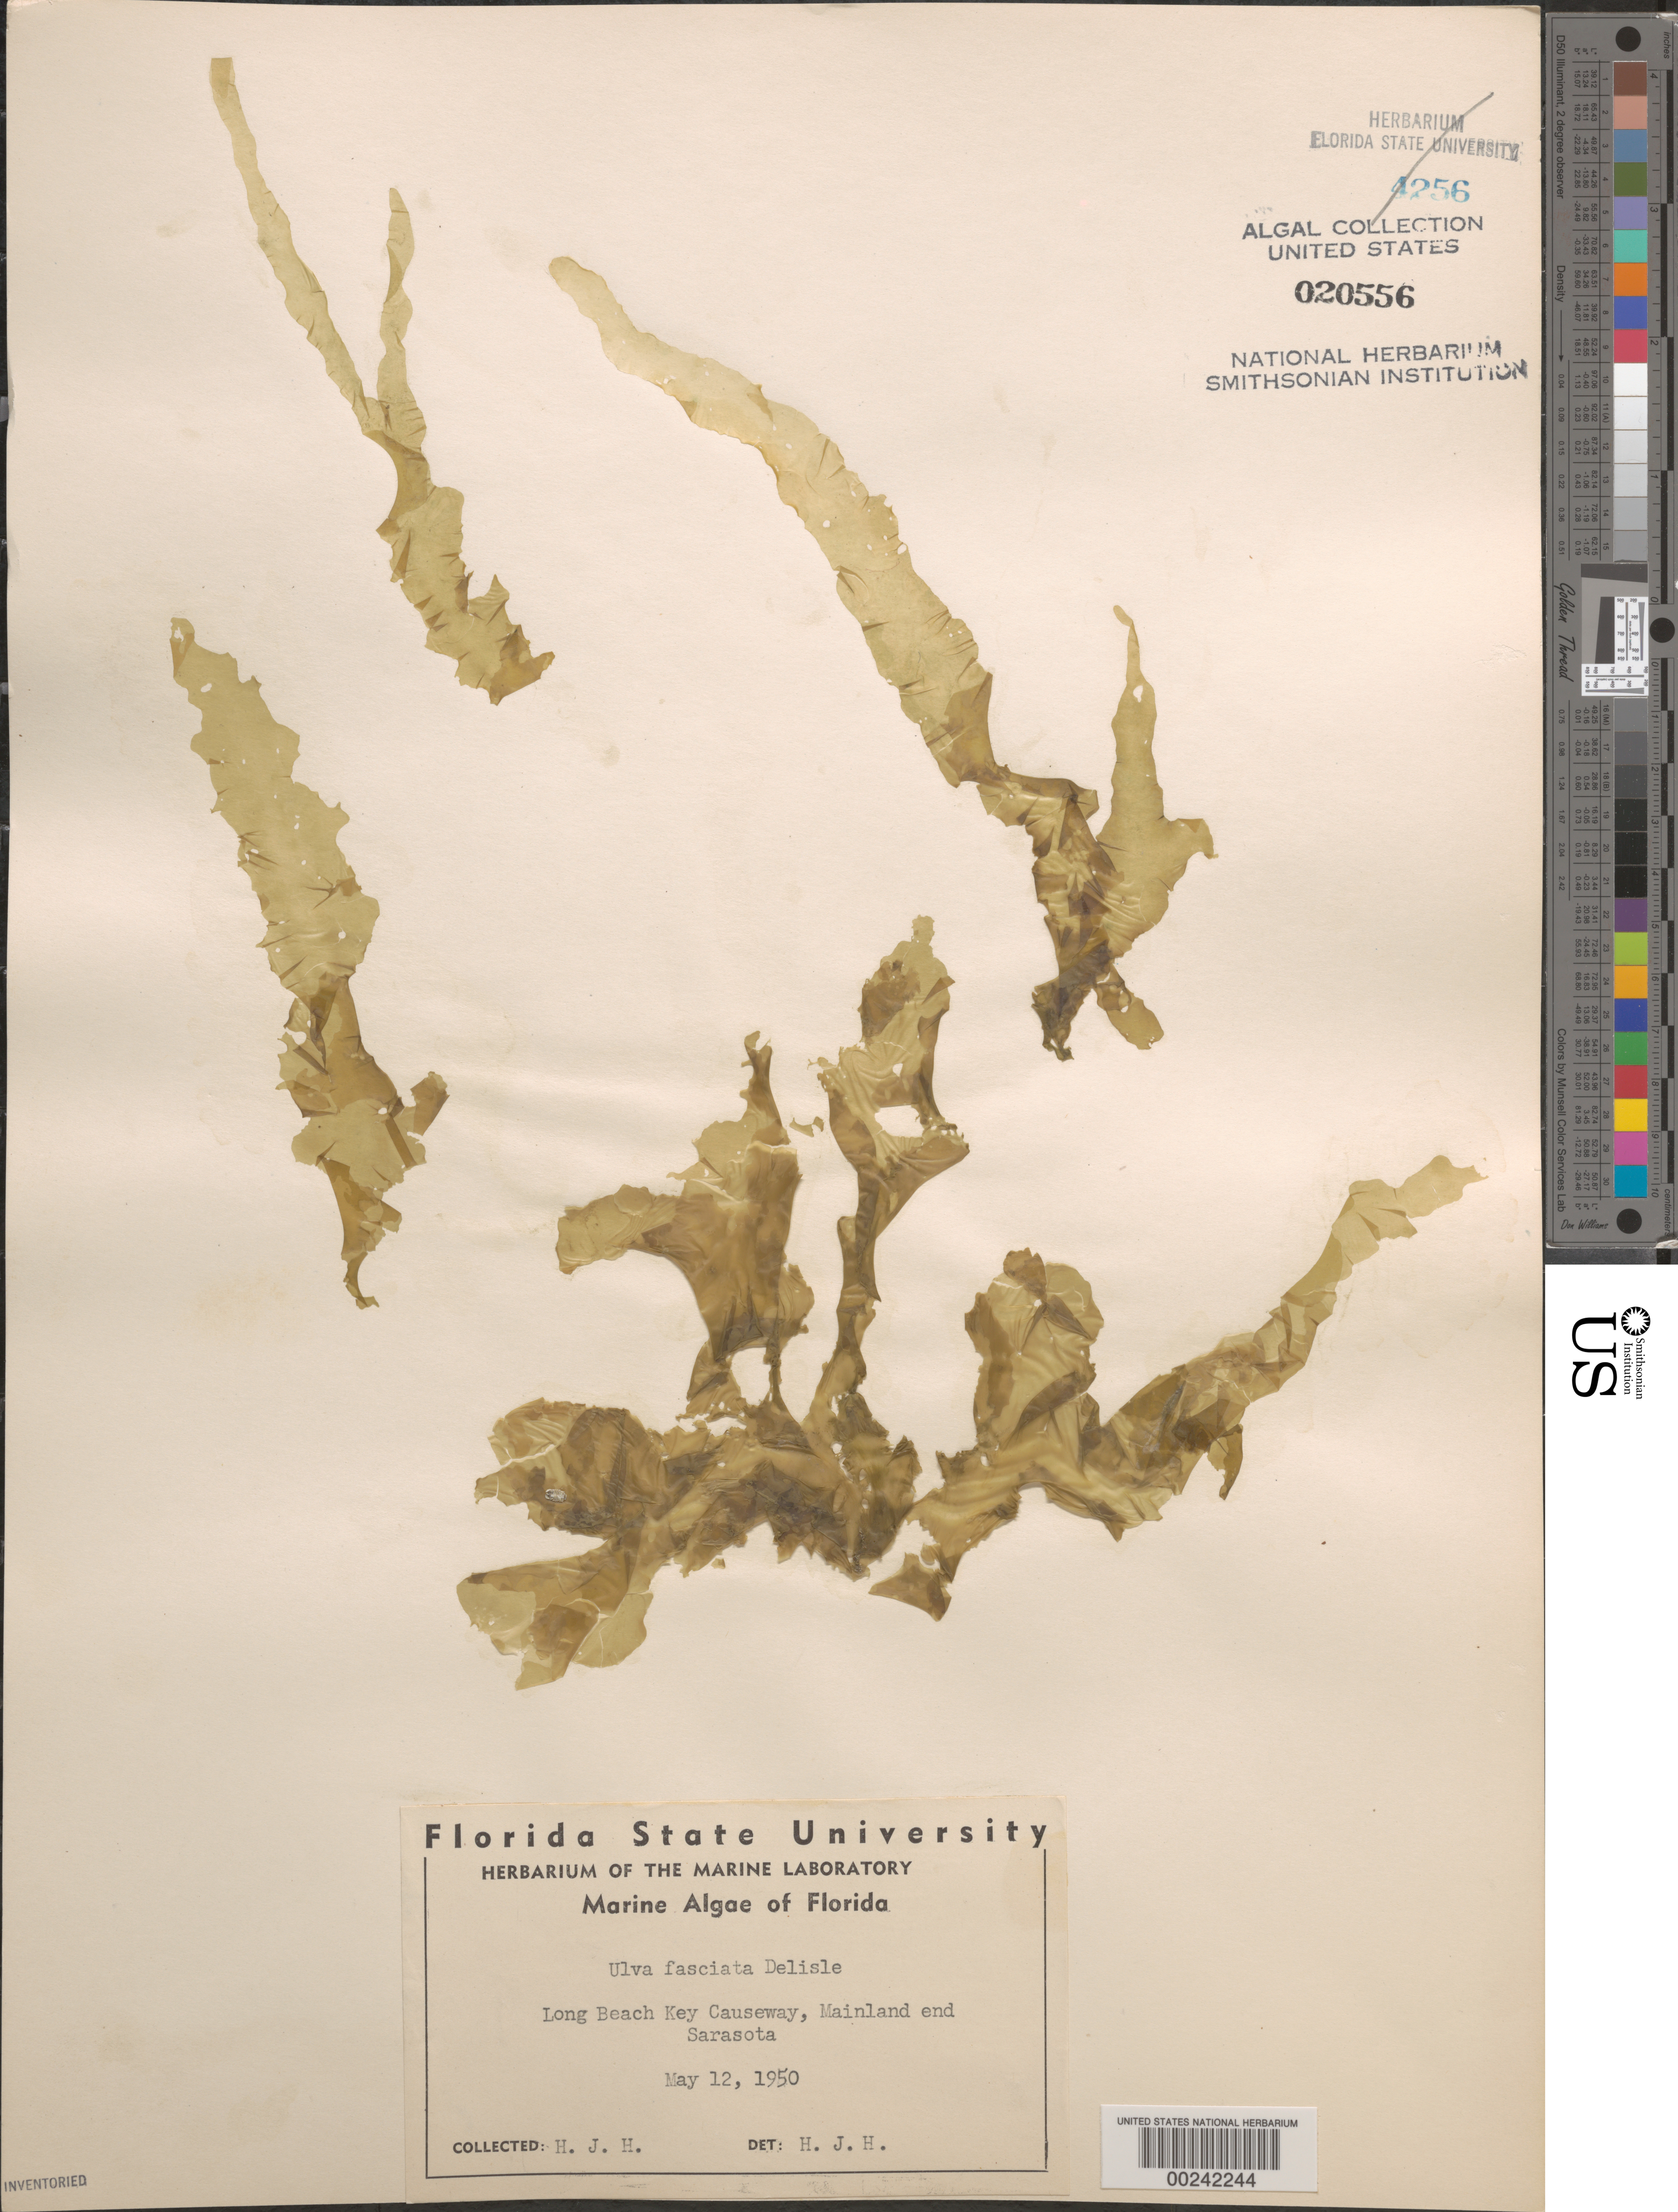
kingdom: Plantae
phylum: Chlorophyta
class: Ulvophyceae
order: Ulvales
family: Ulvaceae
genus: Ulva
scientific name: Ulva lactuca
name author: L.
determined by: Algae name updating Project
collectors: H. J. Humm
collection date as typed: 12 May 1950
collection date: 1950-05-12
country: United States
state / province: Florida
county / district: Sarasota County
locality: Long Beach Key Causeway, mainland end, Sarasota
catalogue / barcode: US 20556